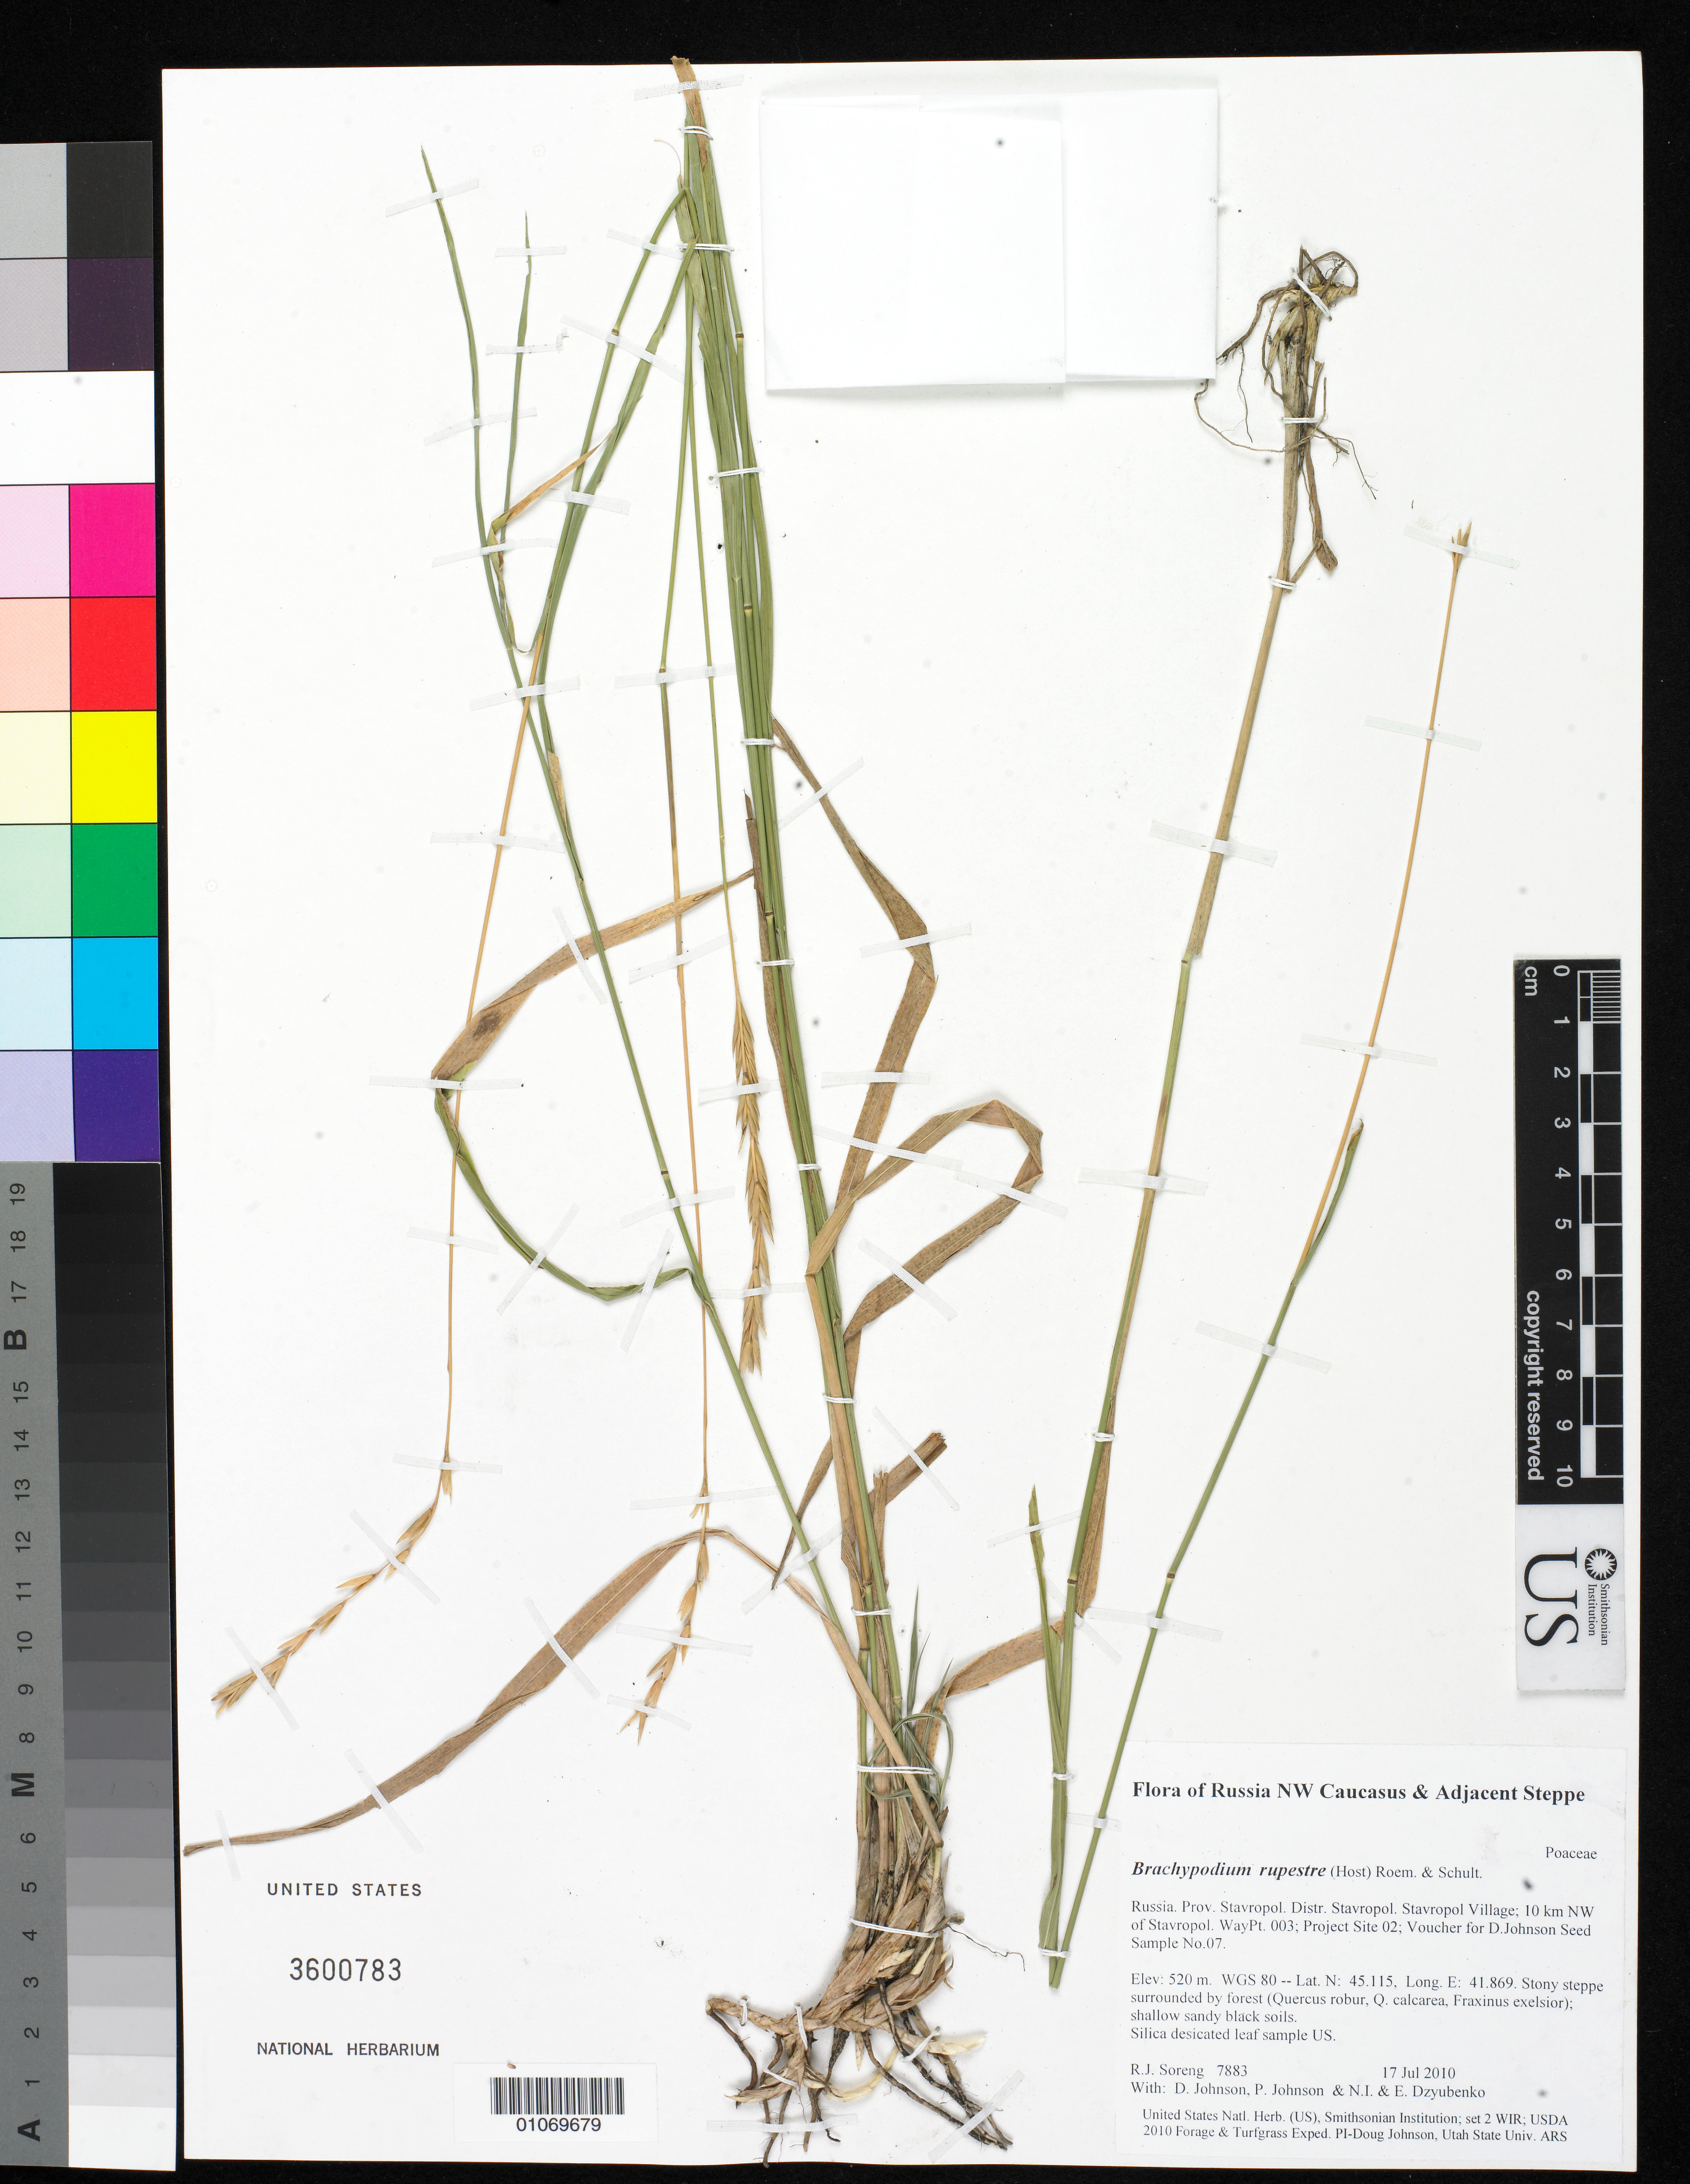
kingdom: Plantae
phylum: Tracheophyta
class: Liliopsida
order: Poales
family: Poaceae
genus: Brachypodium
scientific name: Brachypodium rupestre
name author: (Host) Roem. & Schult.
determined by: Soreng, Robert J., Research Associate (BOT), Smithsonian Institution - National Museum of Natural History (UNITED STATES)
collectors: R. J. Soreng, D. Johnson, P. Johnson, N. Dzyubenko & E. Dzyubenko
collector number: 7883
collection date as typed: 17 Jul 2010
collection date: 2010-07-17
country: Russian Federation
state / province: Stavropol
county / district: Stavropol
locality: Stavropol Village; 10 km NW of Stavropol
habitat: Stony steppe surrounded by forest (Quercus robur, Q. calcarea, Fraxinus exelsior); shallow sandy black soils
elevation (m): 520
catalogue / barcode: US 3600783